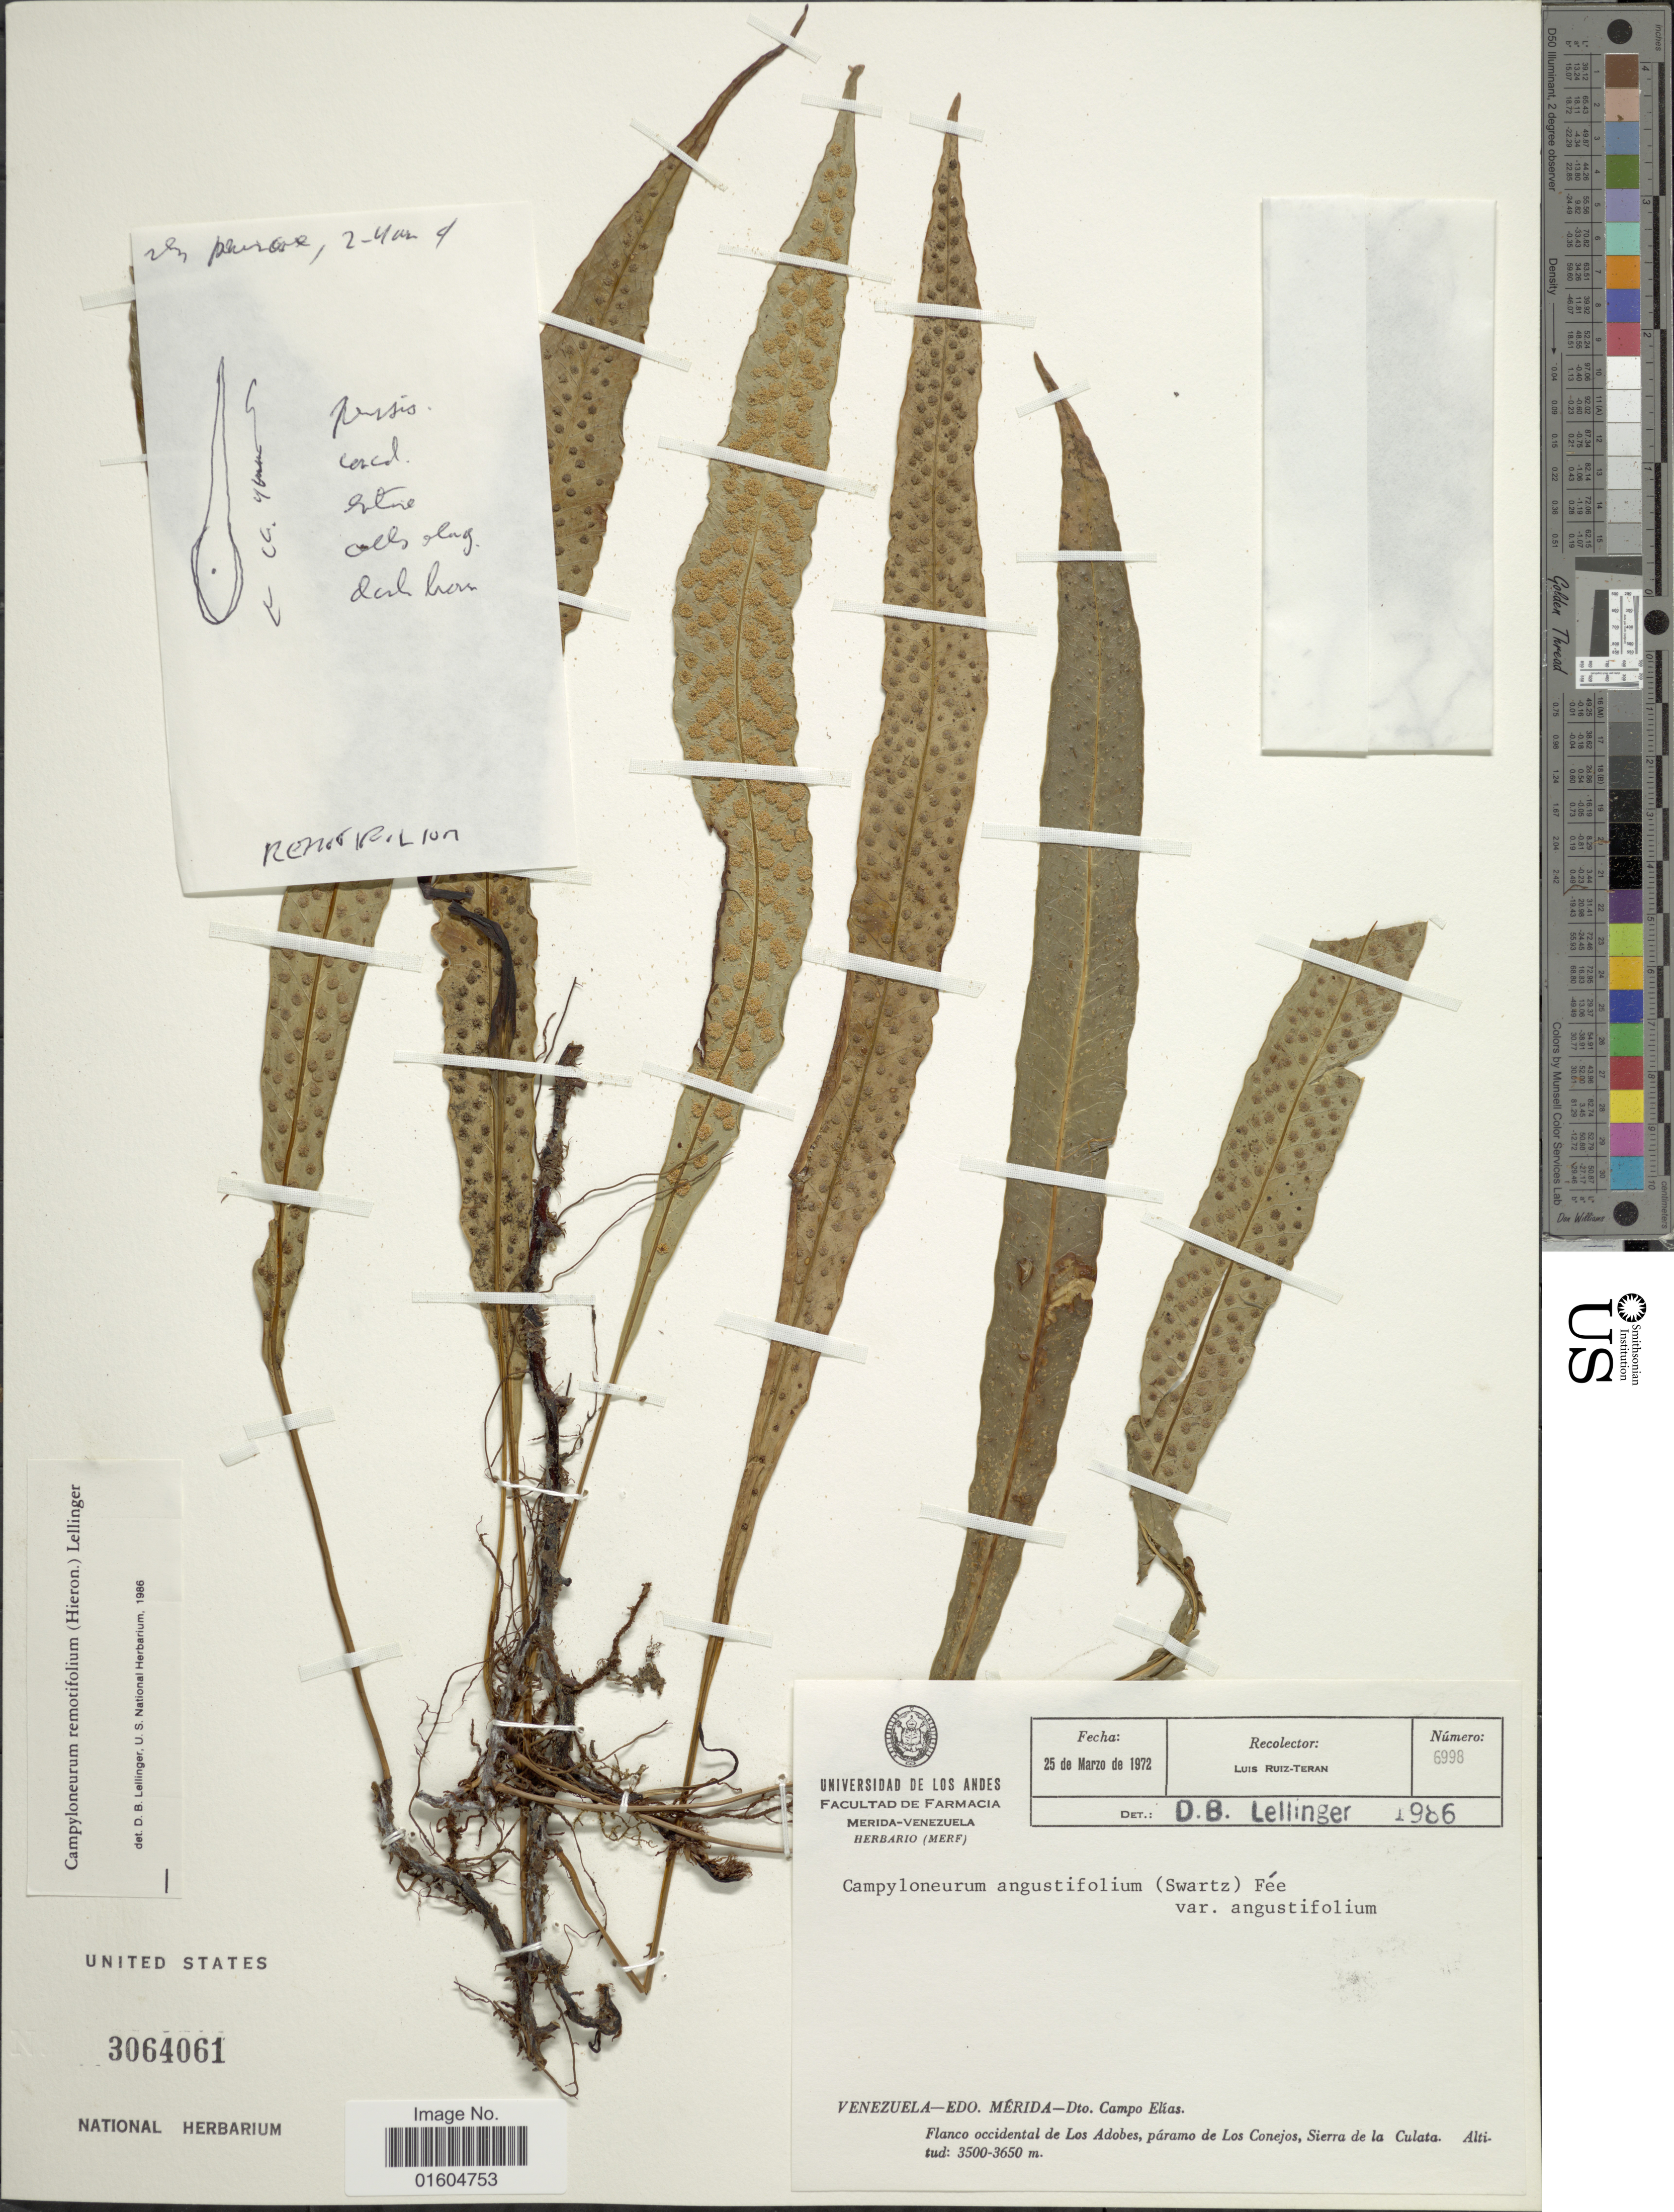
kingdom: Plantae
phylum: Tracheophyta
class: Polypodiopsida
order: Polypodiales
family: Polypodiaceae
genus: Campyloneurum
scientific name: Campyloneurum remotifolium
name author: (Hieron.) Lellinger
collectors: L. E. Ruíz-Terán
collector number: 6998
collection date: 1972-03-25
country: Venezuela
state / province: Mérida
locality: Venezuela-Edo. Merida-Dto. Campo Elias. Flanco occidental de Los Adobes, paramo de Los Conejos, Sierra de la Culata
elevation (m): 3500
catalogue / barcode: US 3064061